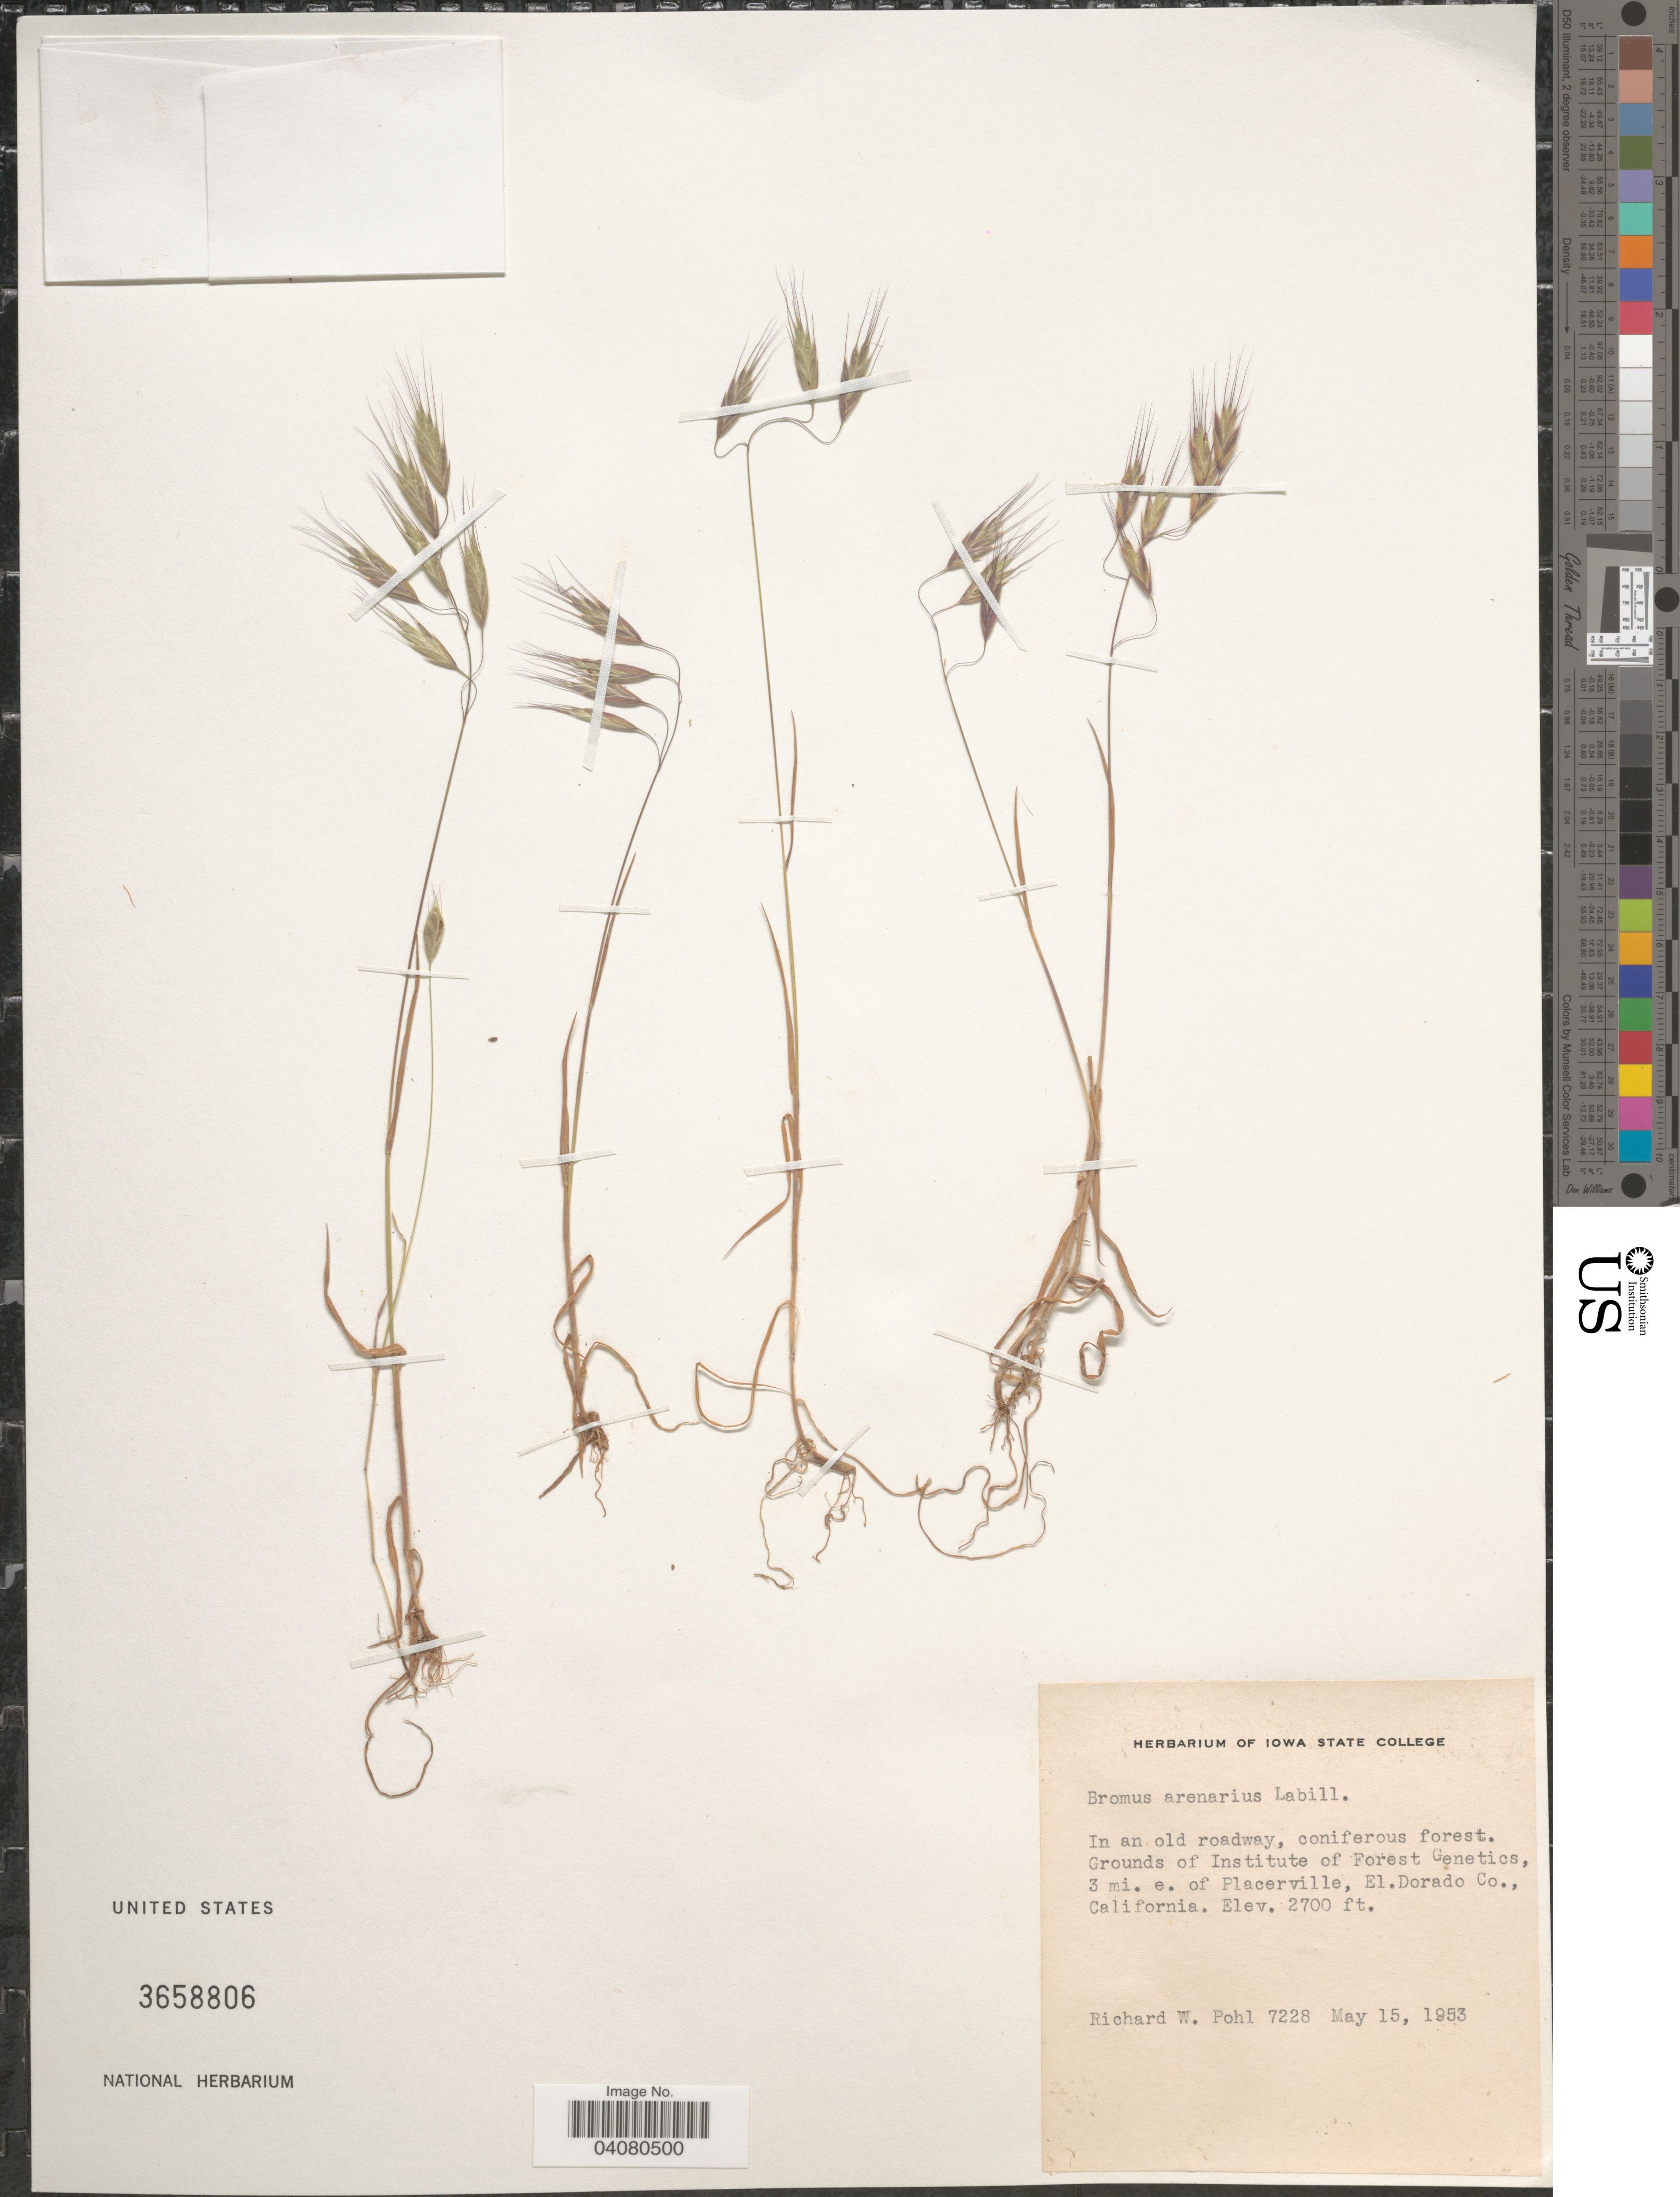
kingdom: Plantae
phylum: Tracheophyta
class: Liliopsida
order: Poales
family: Poaceae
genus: Bromus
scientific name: Bromus arizonicus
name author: (Shear) Stebbins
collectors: R. W. Pohl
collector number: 7228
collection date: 1953-05-15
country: United States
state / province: California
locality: Grounds of Institute of Forest Genetics, 3 mi. e. of Placerville, El.Dorado Co.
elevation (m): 823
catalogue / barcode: US 3658806